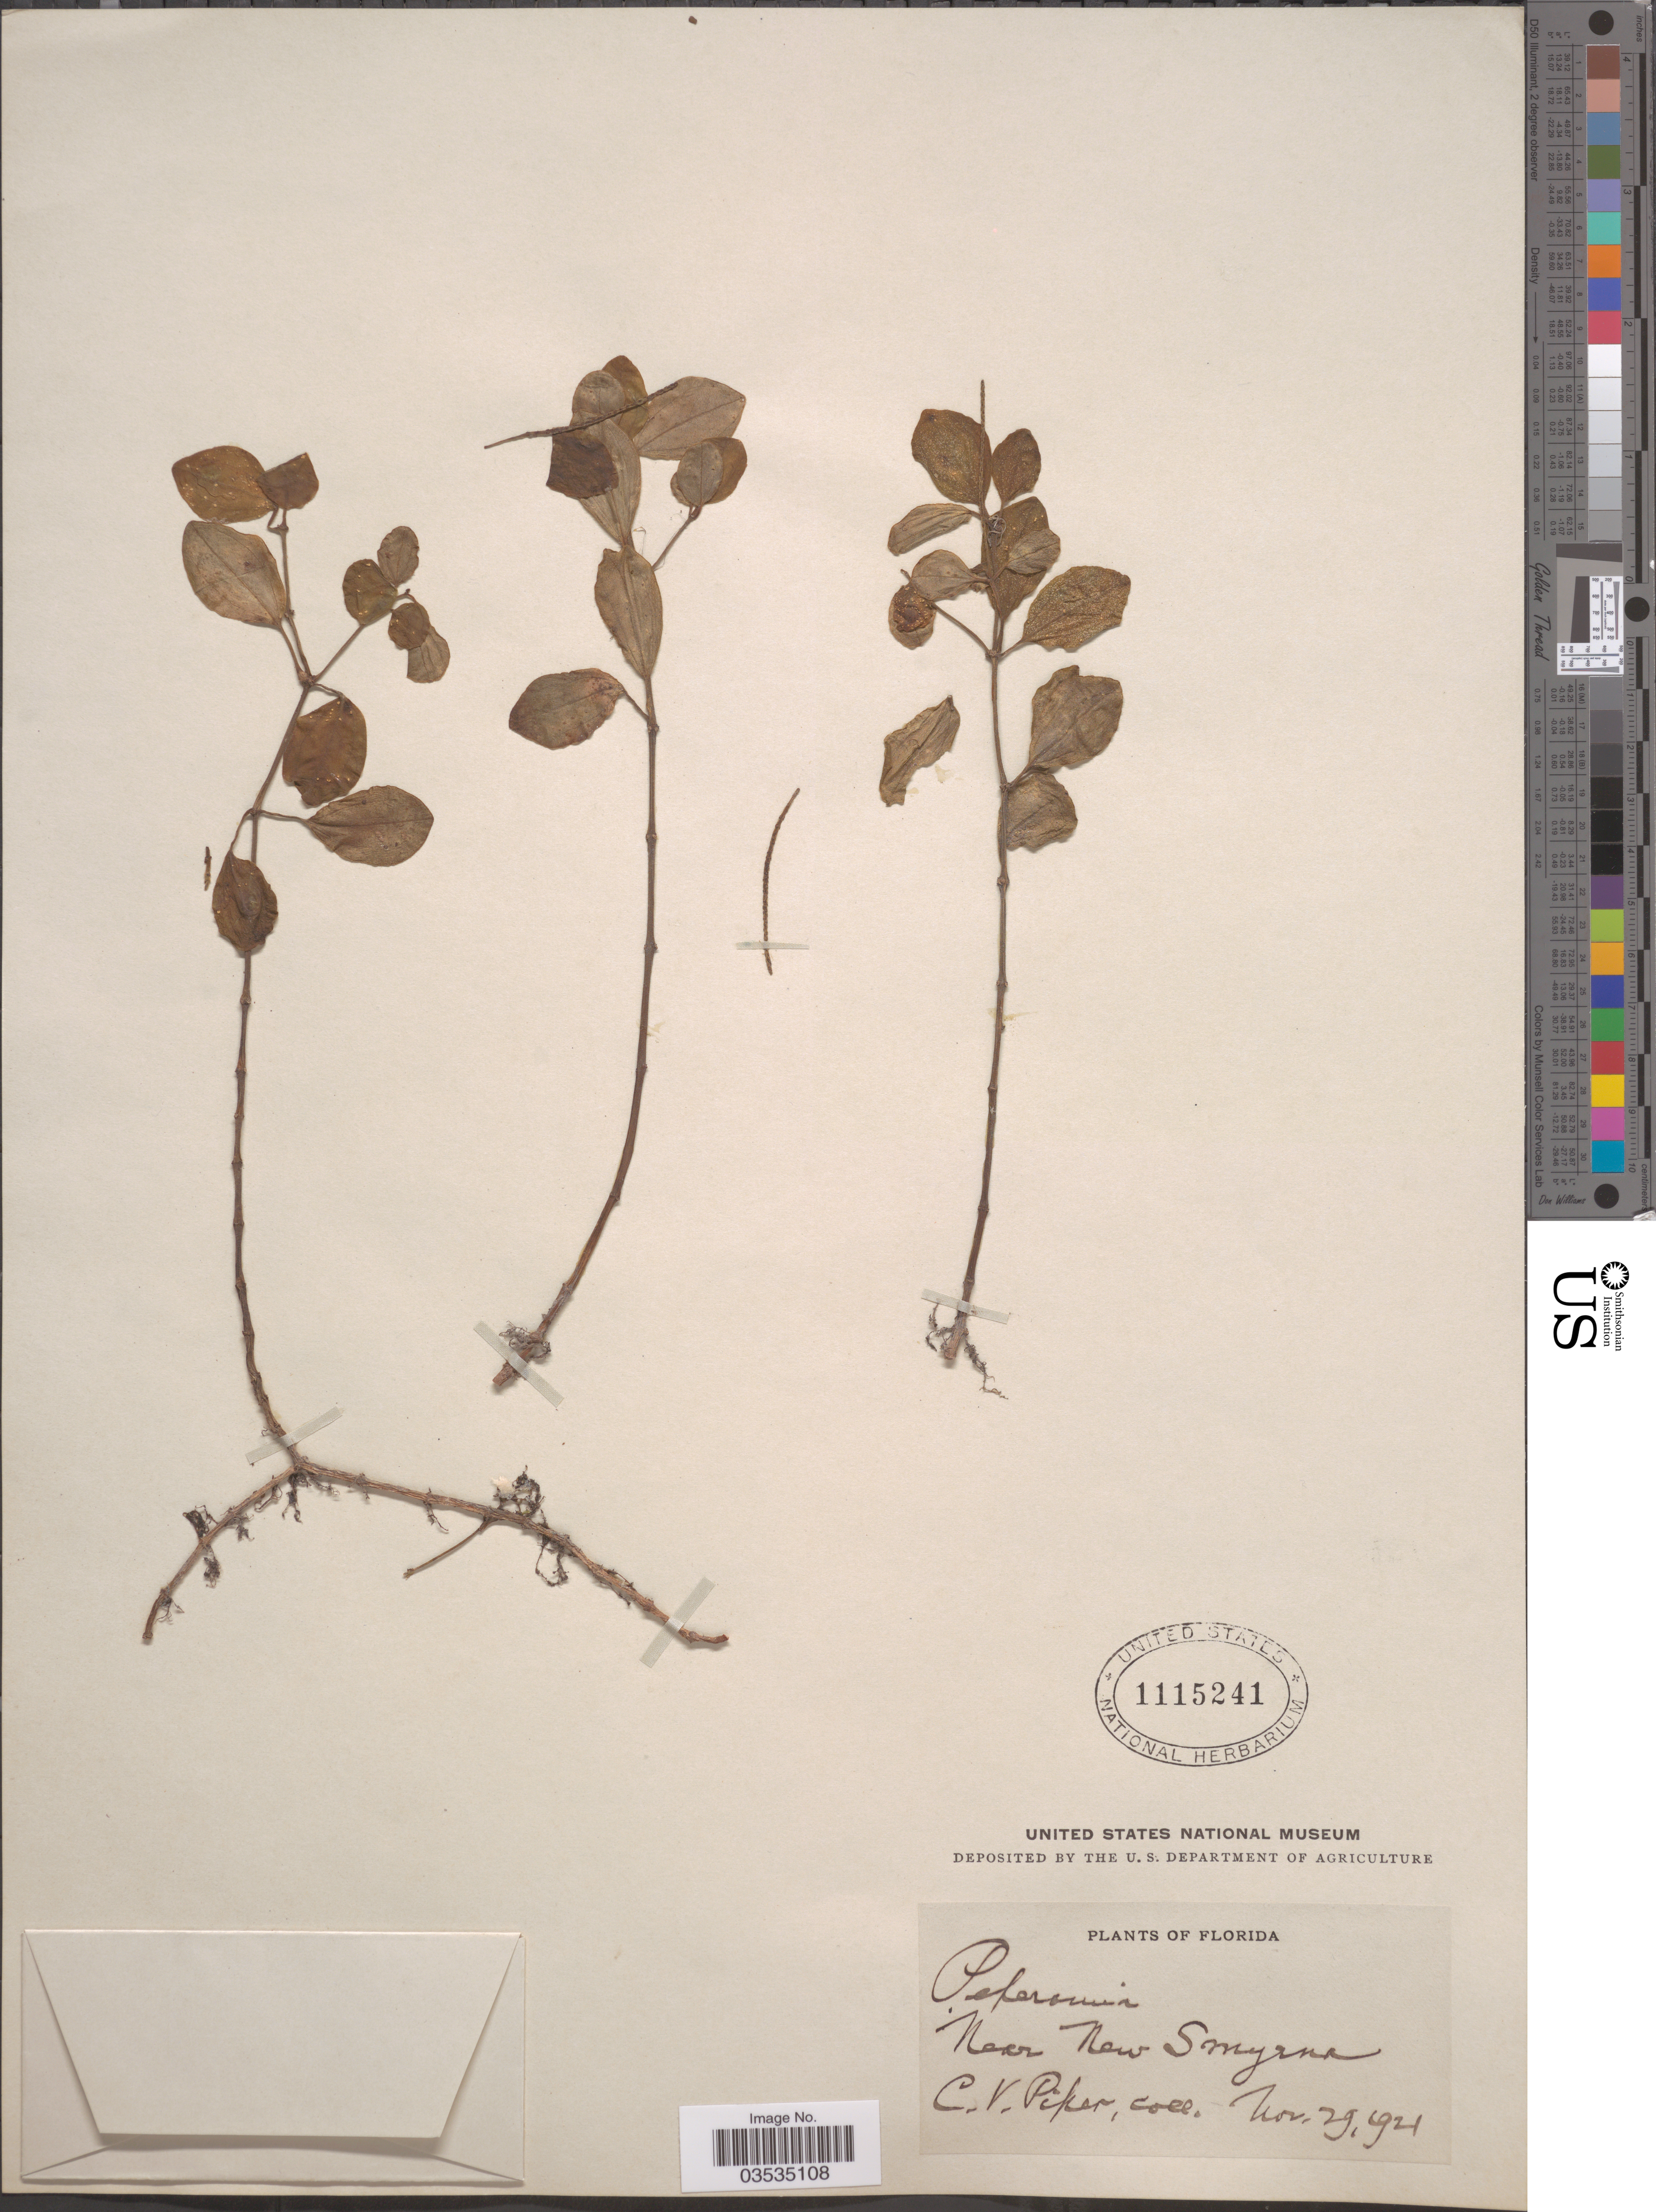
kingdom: Plantae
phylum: Tracheophyta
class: Magnoliopsida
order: Piperales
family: Piperaceae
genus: Peperomia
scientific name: Peperomia humilis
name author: (Vahl) A. Dietr.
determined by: Jiménez, José Estaban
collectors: C. V. Piper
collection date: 1921-11-29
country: United States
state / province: Florida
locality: Near New Smyrna.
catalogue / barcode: US 115241